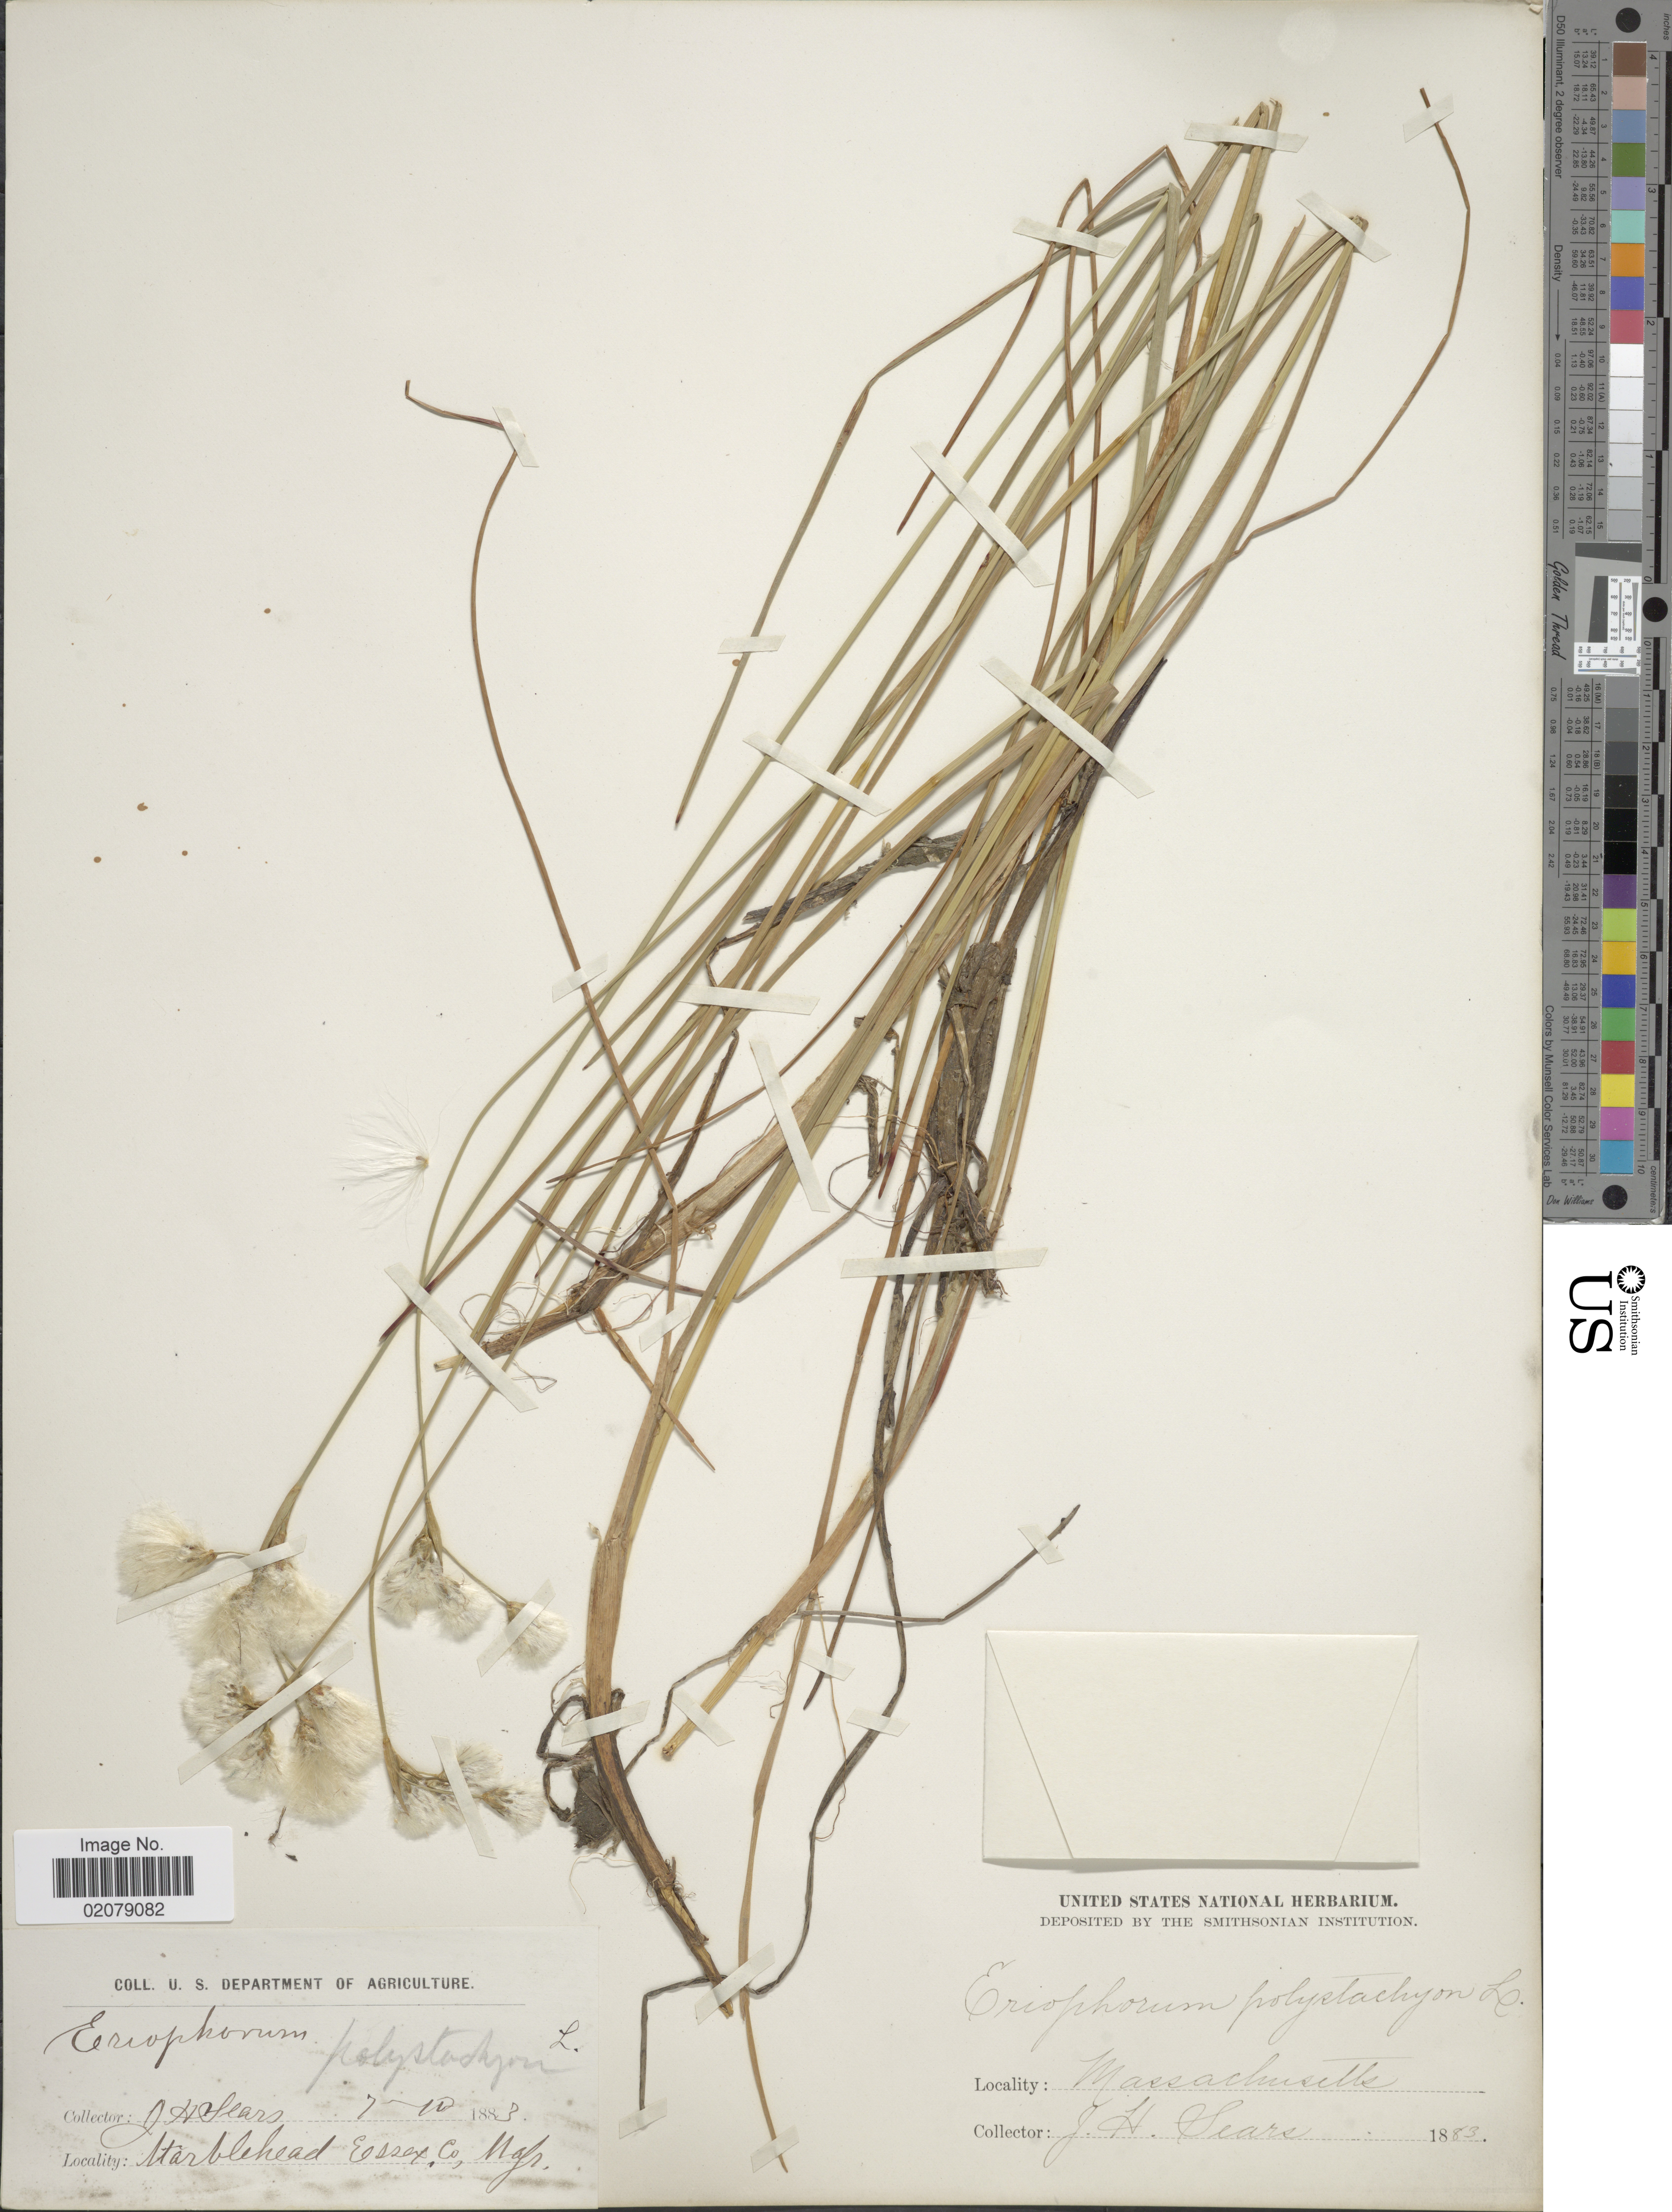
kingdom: Plantae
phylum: Tracheophyta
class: Liliopsida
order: Poales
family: Cyperaceae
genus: Eriophorum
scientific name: Eriophorum viridicarinatum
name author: (Englem.) Fernald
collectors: J. Sears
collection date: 1883-10-07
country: United States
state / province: Massachusetts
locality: Starblehead Essex Co.,